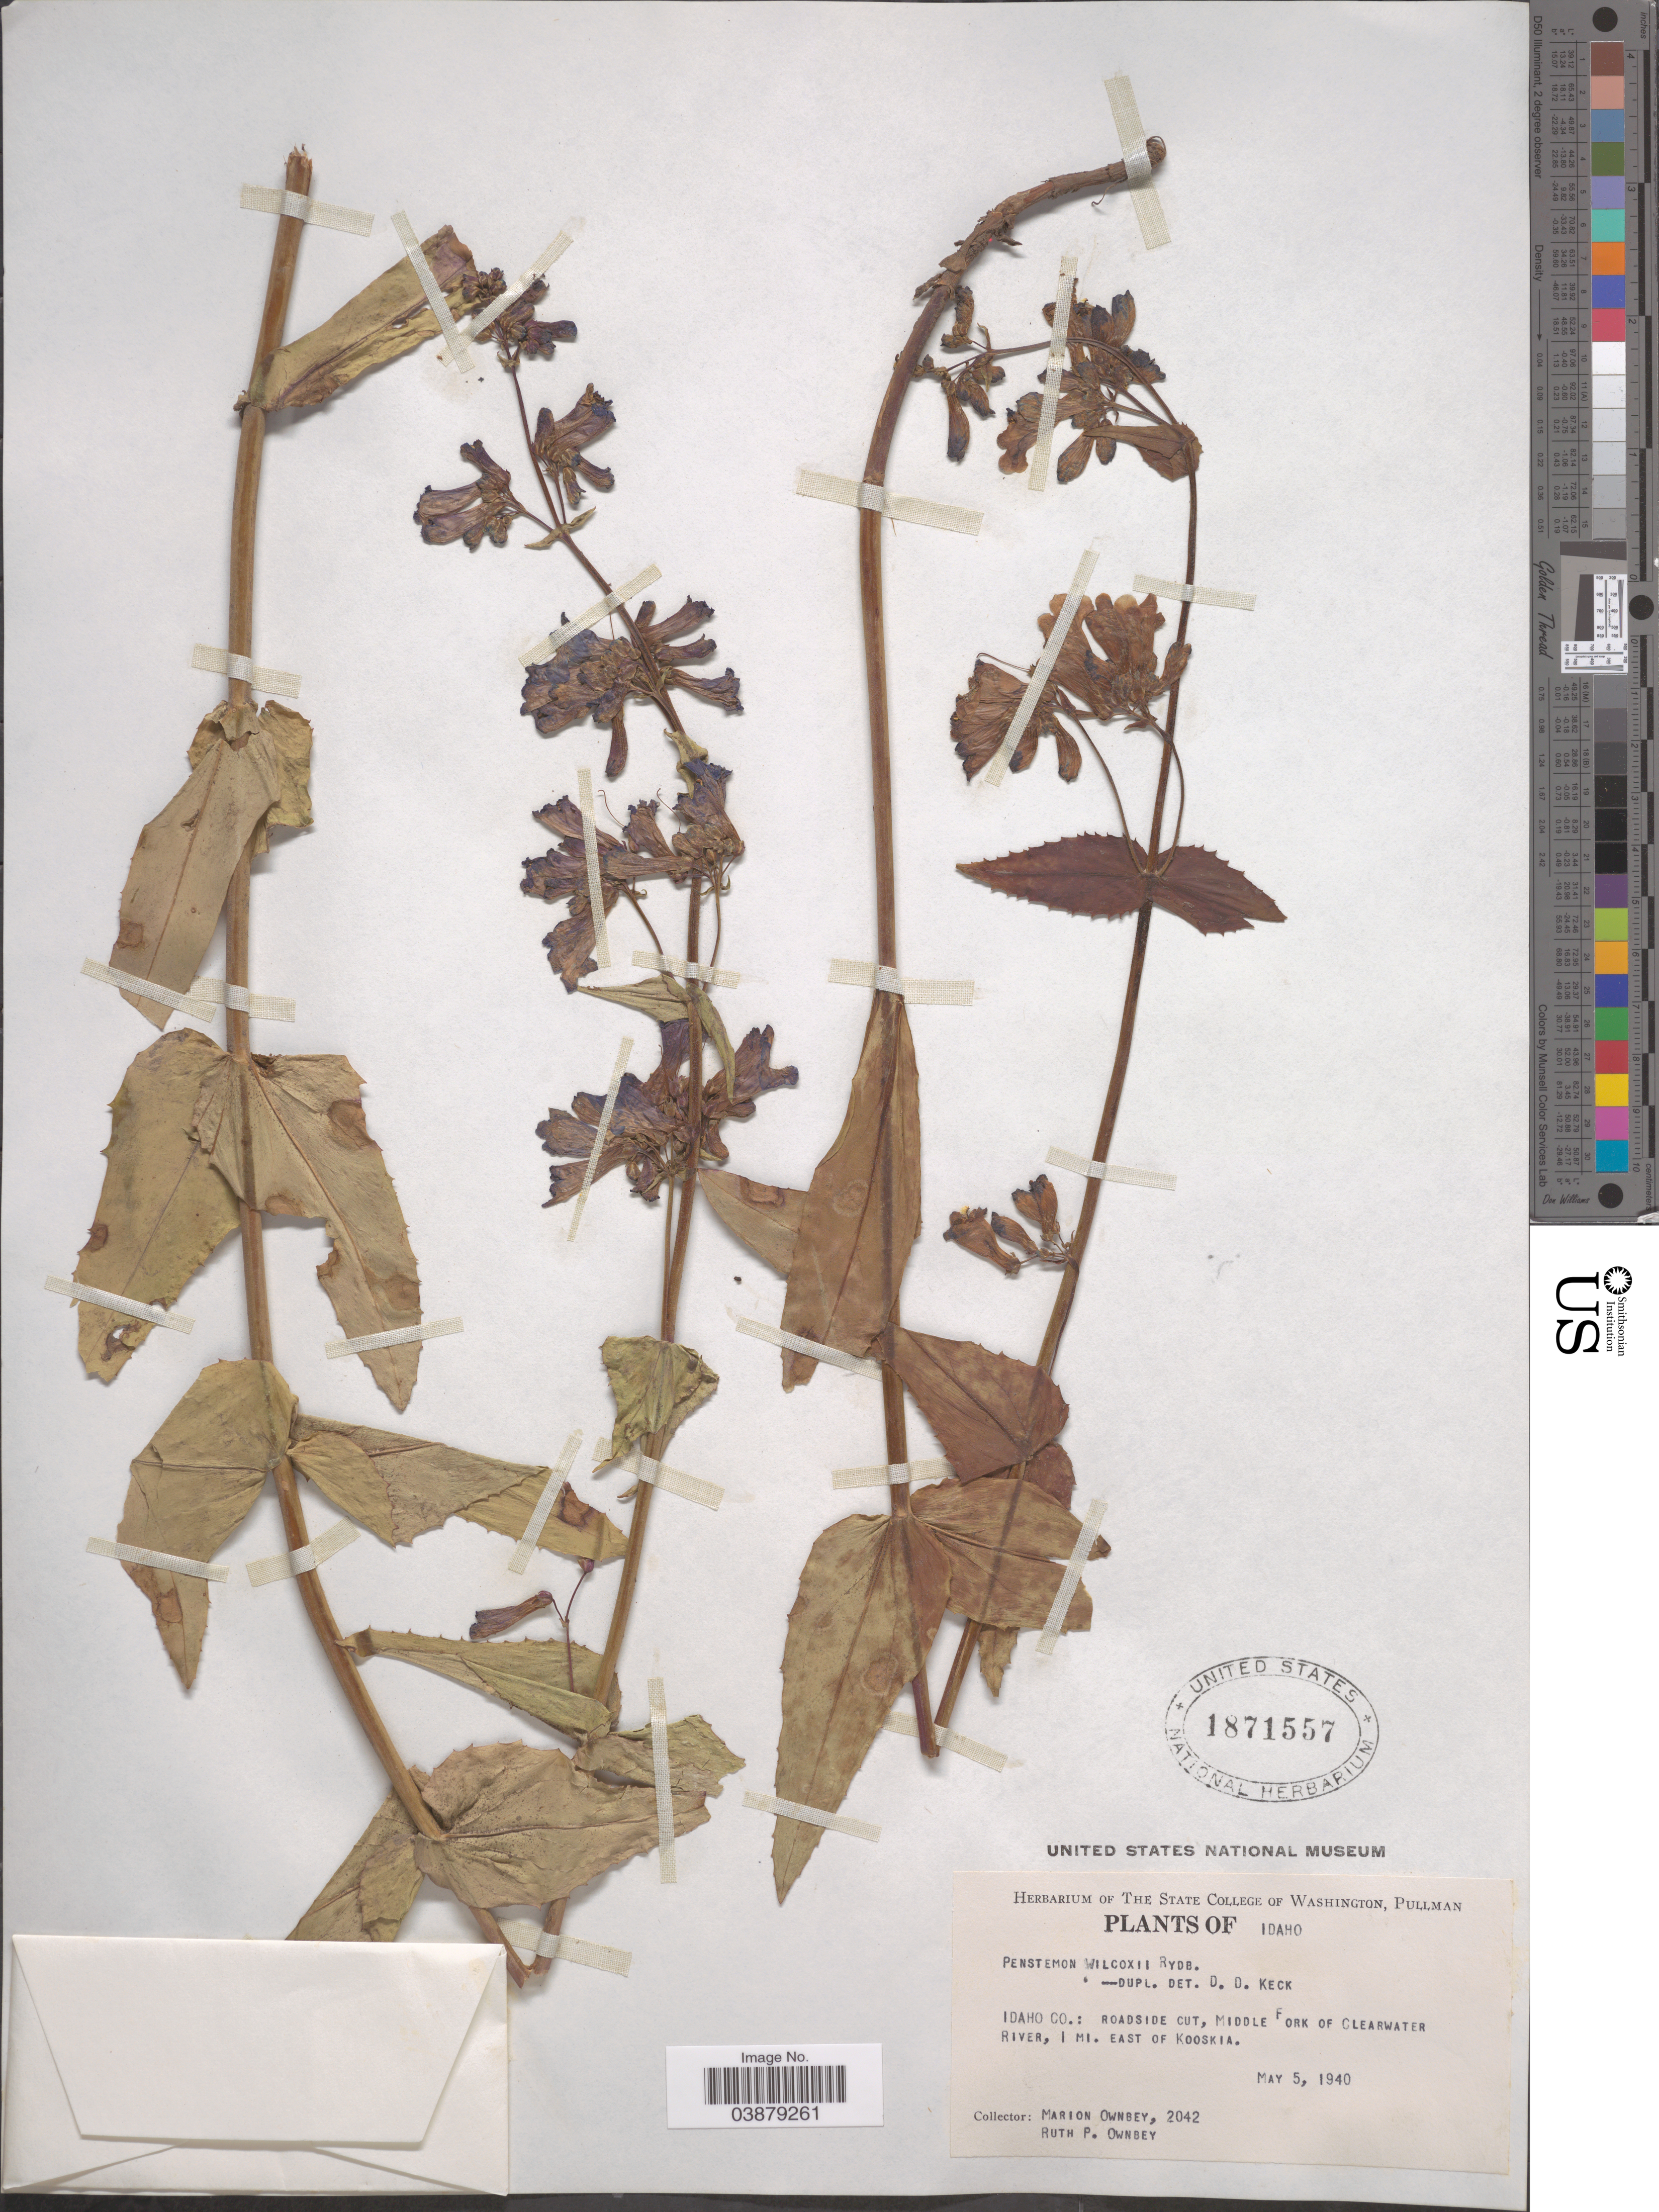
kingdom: Plantae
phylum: Tracheophyta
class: Magnoliopsida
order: Lamiales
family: Plantaginaceae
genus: Penstemon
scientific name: Penstemon wilcoxii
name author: Rydb.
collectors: M. Ownbey & R. Ownbey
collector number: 2042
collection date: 1940-05-05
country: United States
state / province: Idaho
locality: Idaho Co.: Roadside Cut, middle fork of Clearwater River, 1 mi. east of Kooskia.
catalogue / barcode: US 1871557